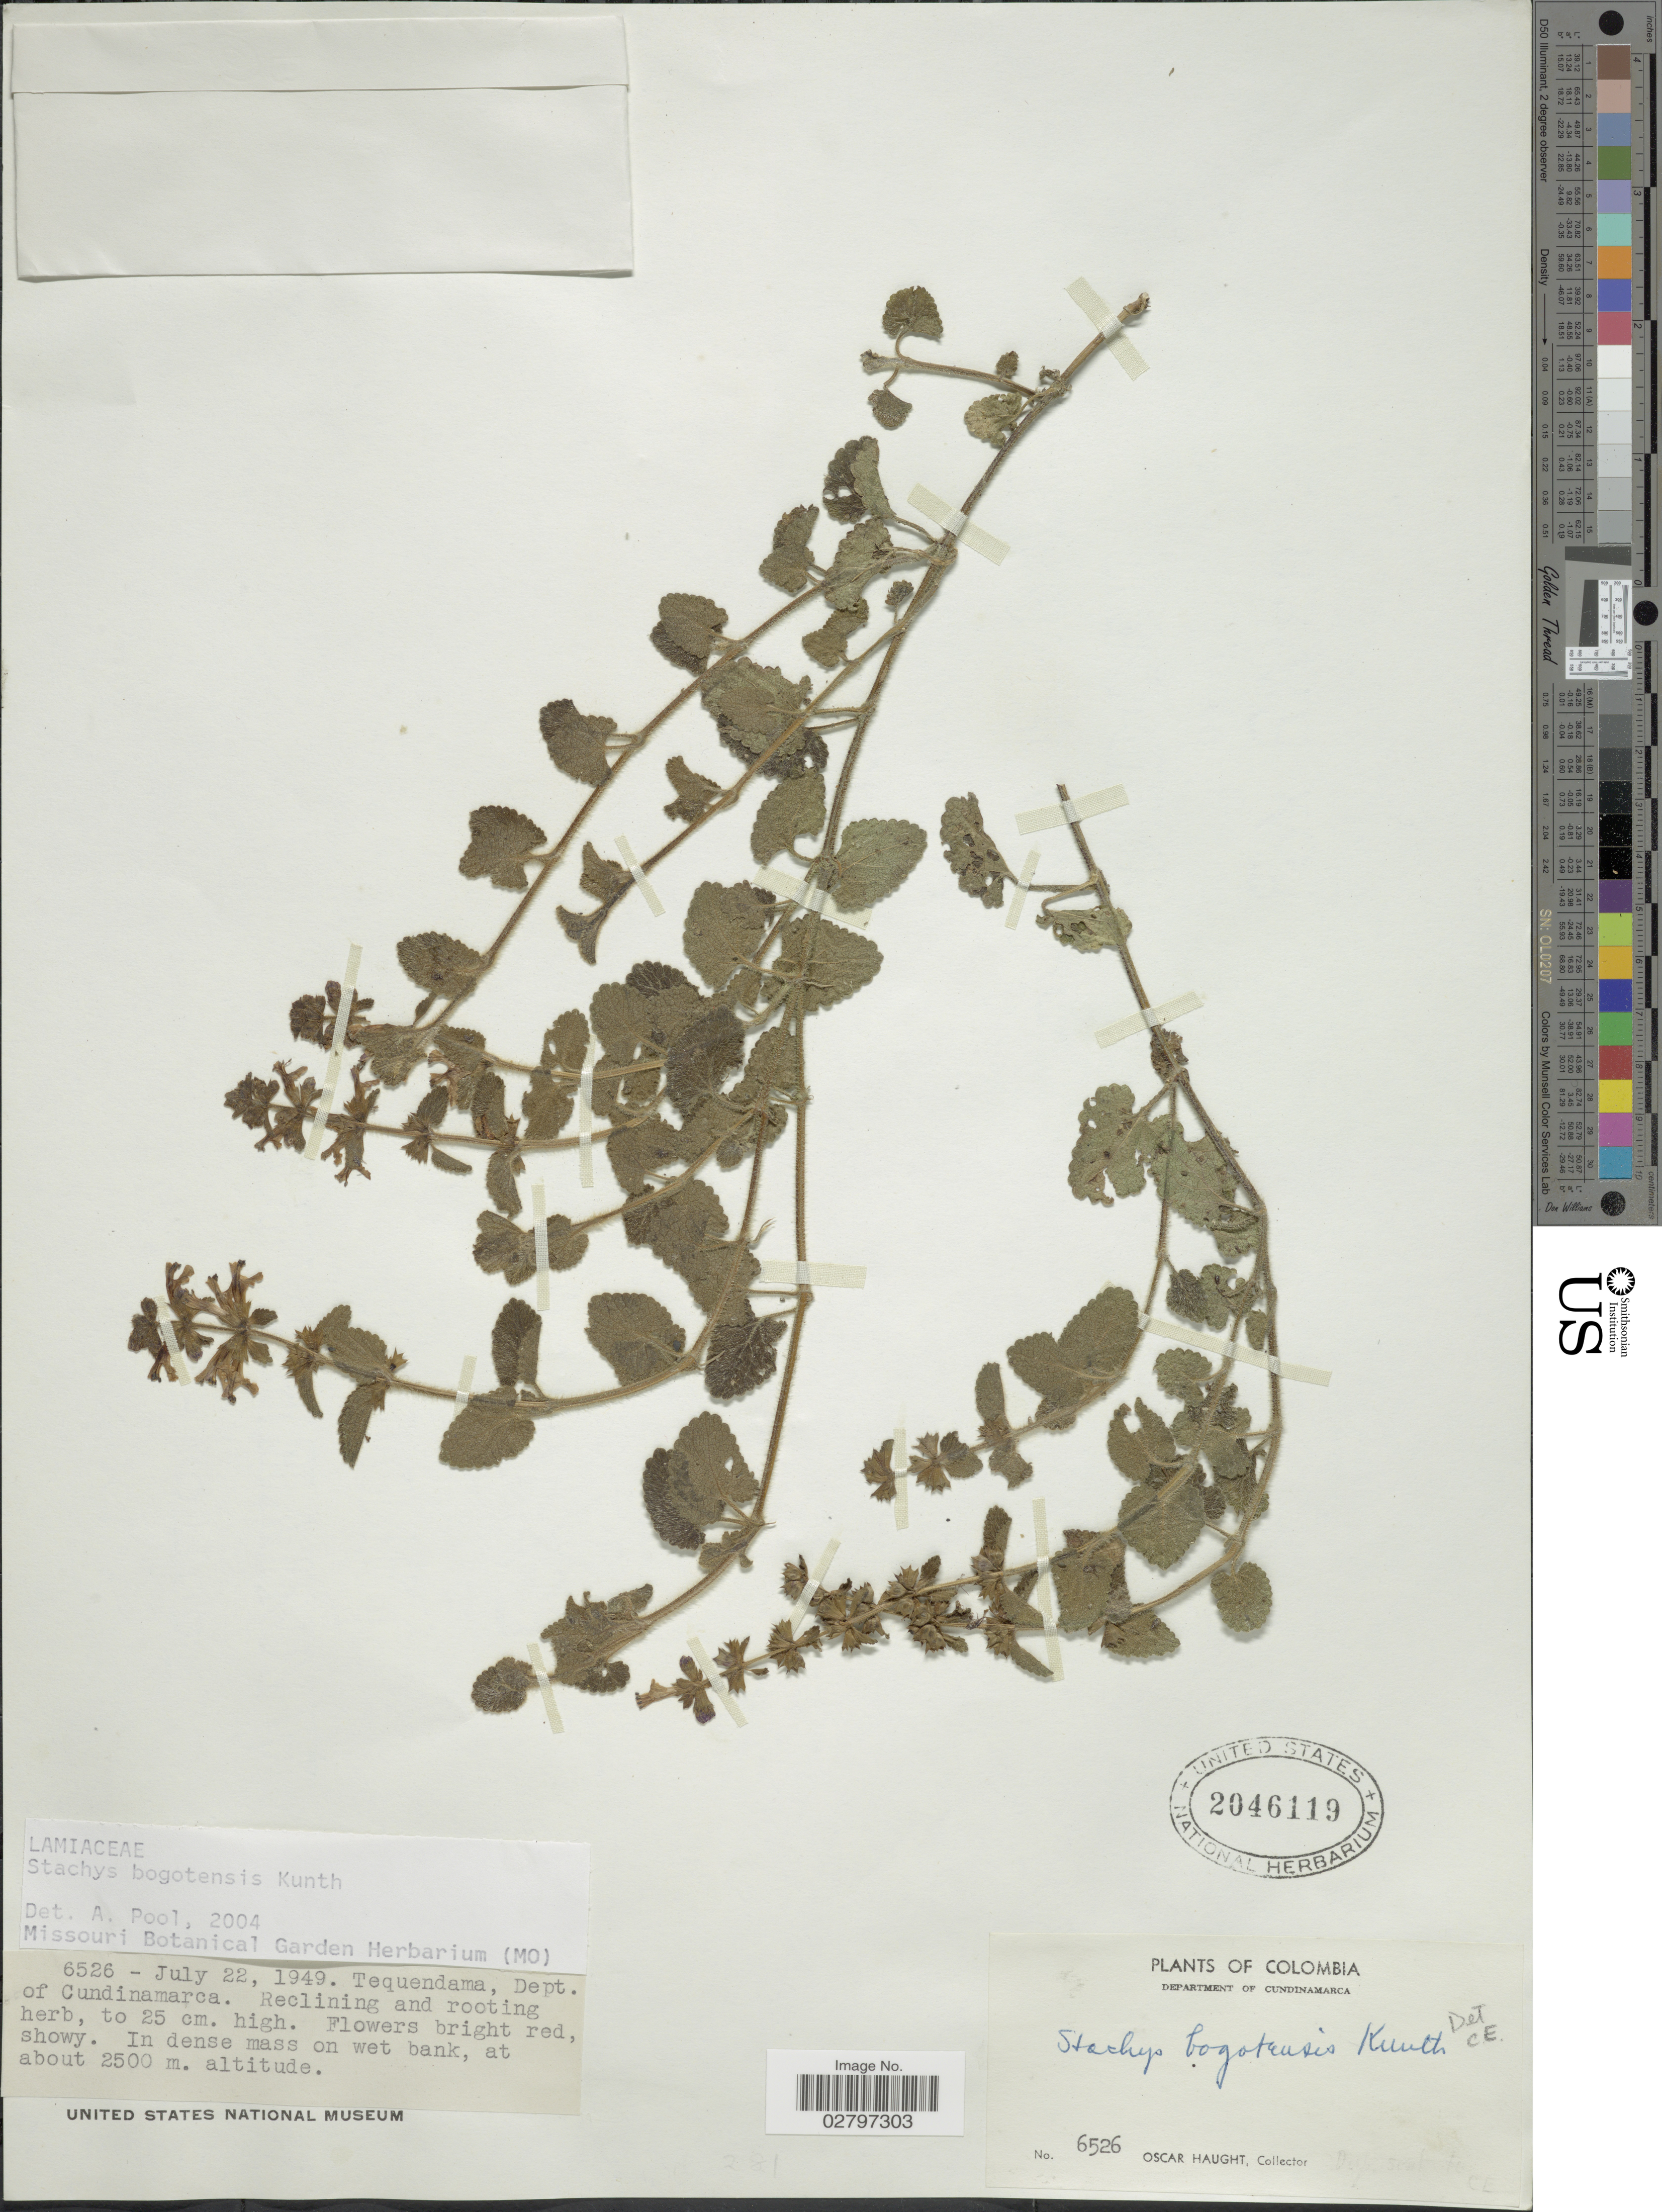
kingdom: Plantae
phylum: Tracheophyta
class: Magnoliopsida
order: Lamiales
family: Lamiaceae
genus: Stachys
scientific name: Stachys bogotensis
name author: Kunth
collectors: O. Haught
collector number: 6526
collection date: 1949-07-22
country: Colombia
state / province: Cundinamarca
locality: Department of Cundinamarca, Tequendama.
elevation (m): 2500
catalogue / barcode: US 2046119